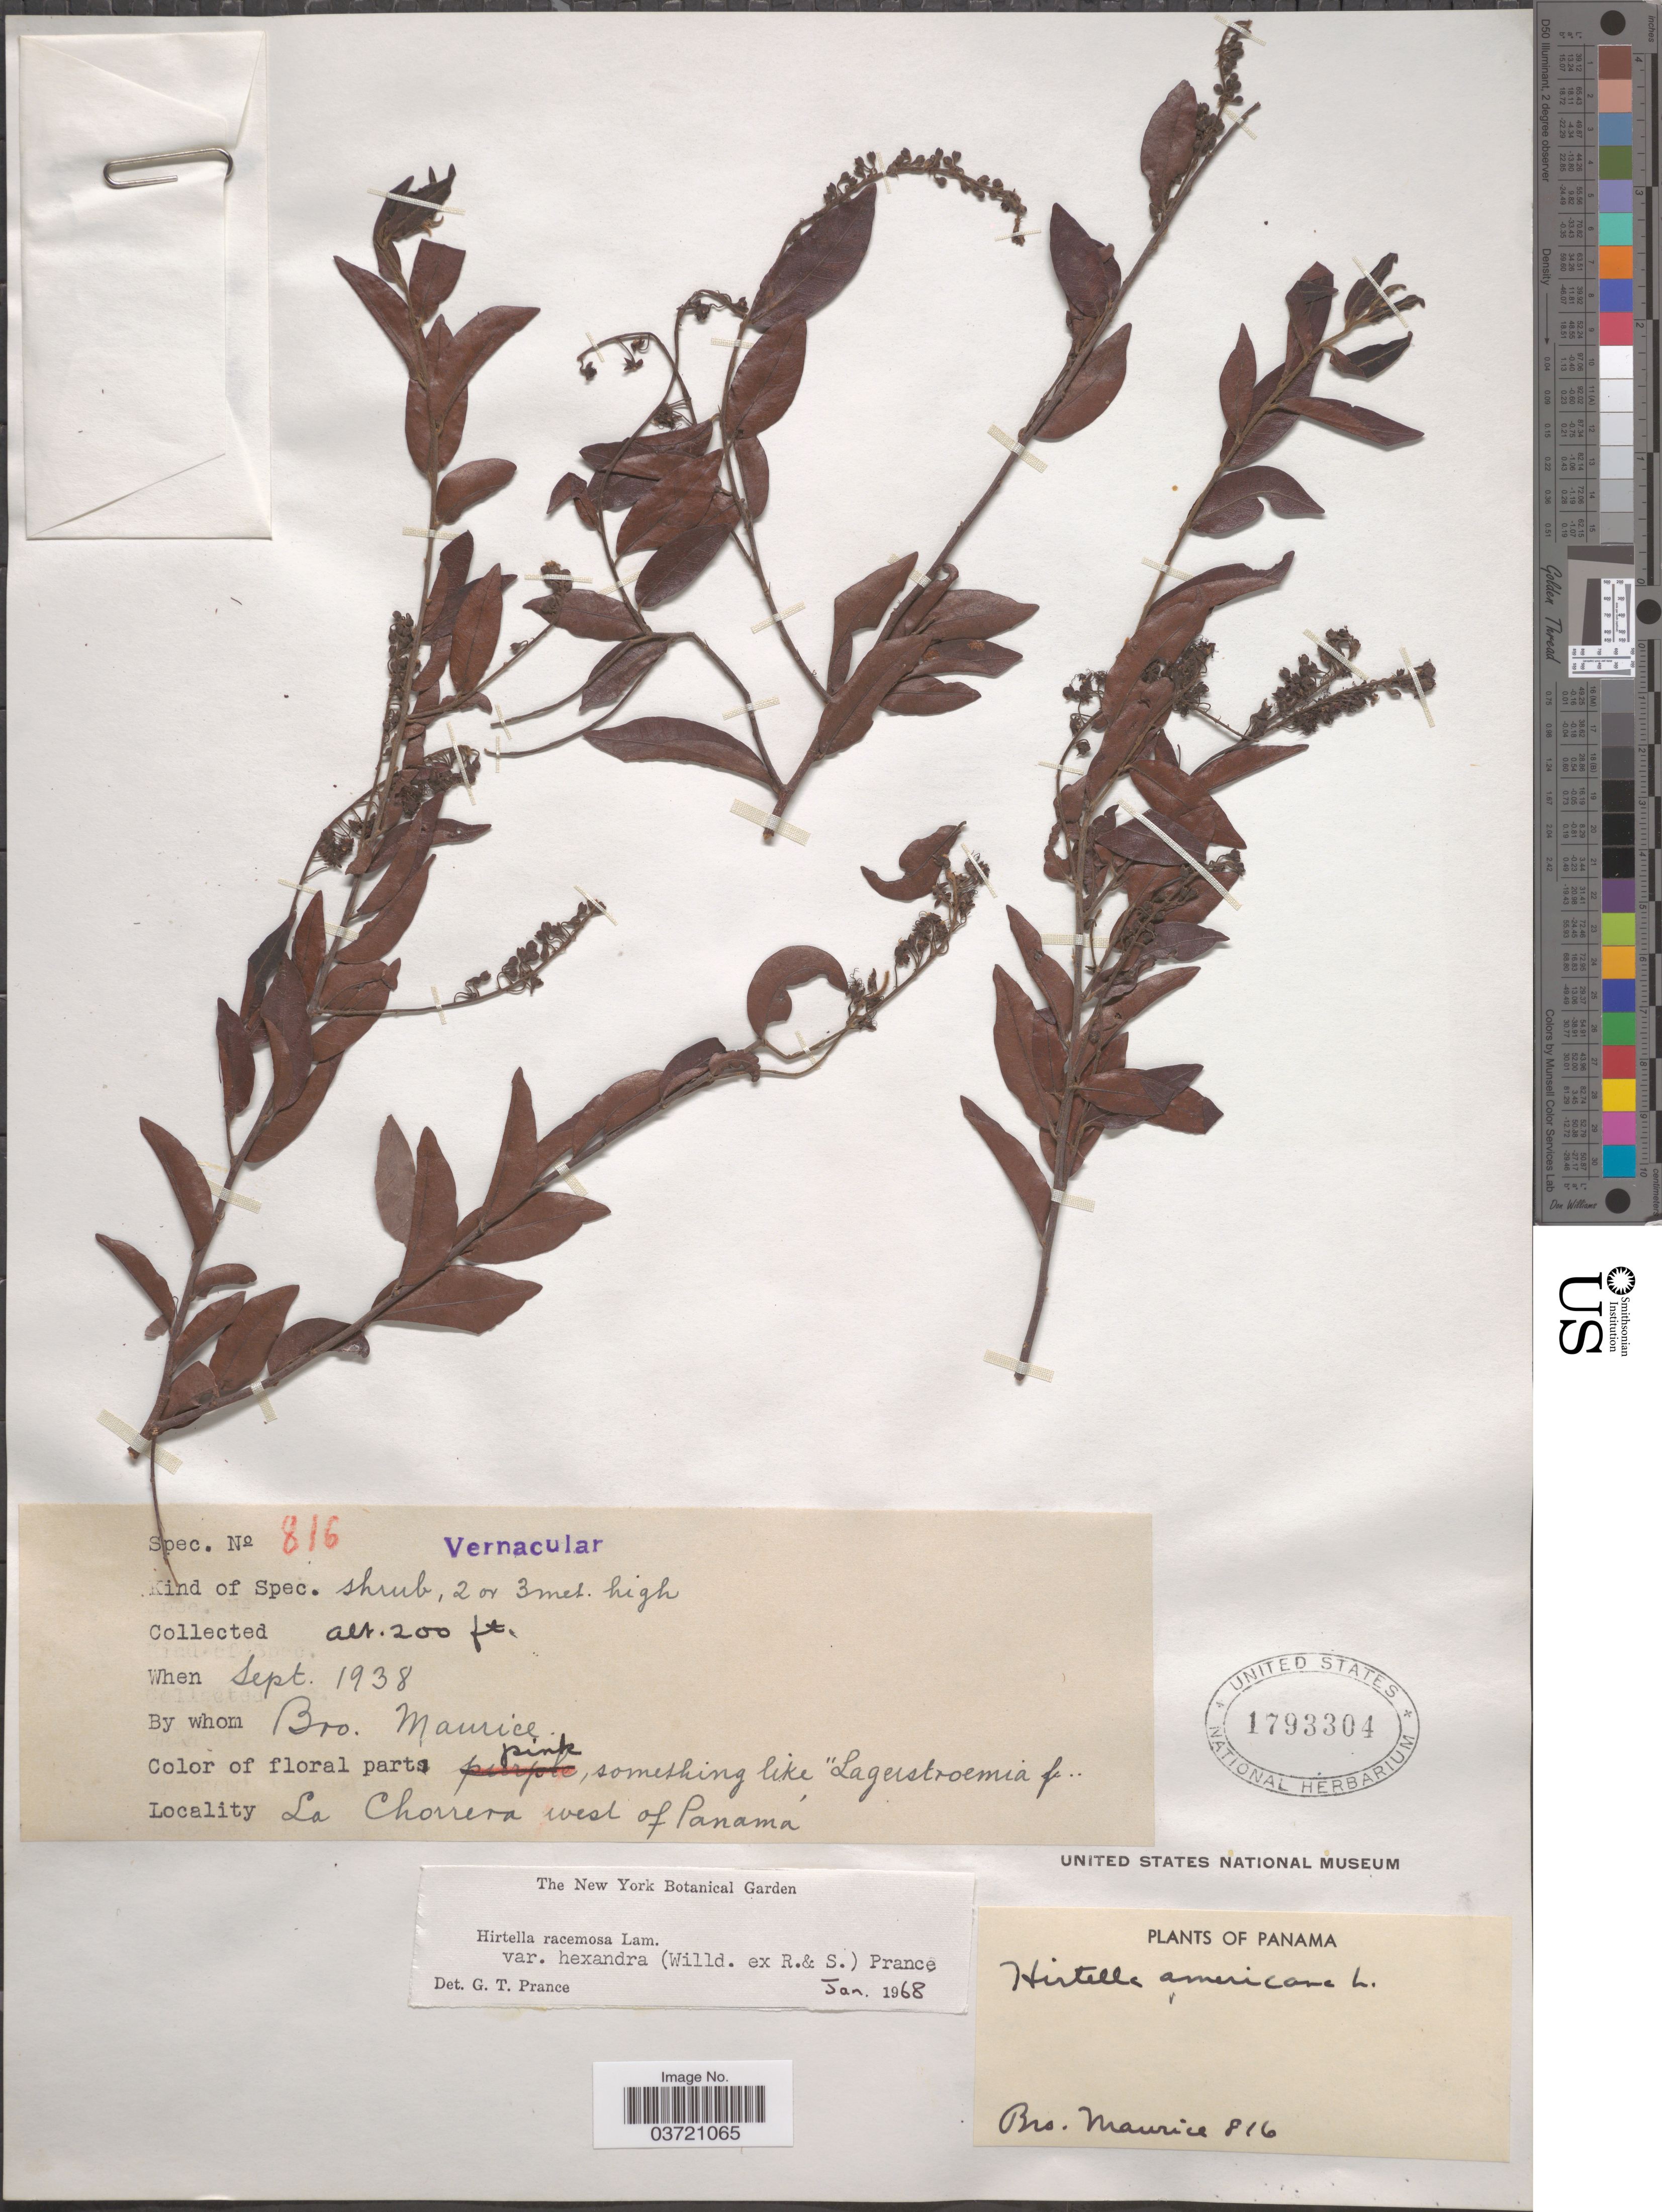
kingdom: Plantae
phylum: Tracheophyta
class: Magnoliopsida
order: Malpighiales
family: Chrysobalanaceae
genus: Hirtella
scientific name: Hirtella racemosa var. hexandra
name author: (Willd. ex Roem. & Schult.) Prance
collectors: B. Maurice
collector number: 816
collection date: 1938-09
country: Panama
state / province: Panamá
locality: La Chorrera west of Panamá.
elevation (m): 61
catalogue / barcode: US 1793304